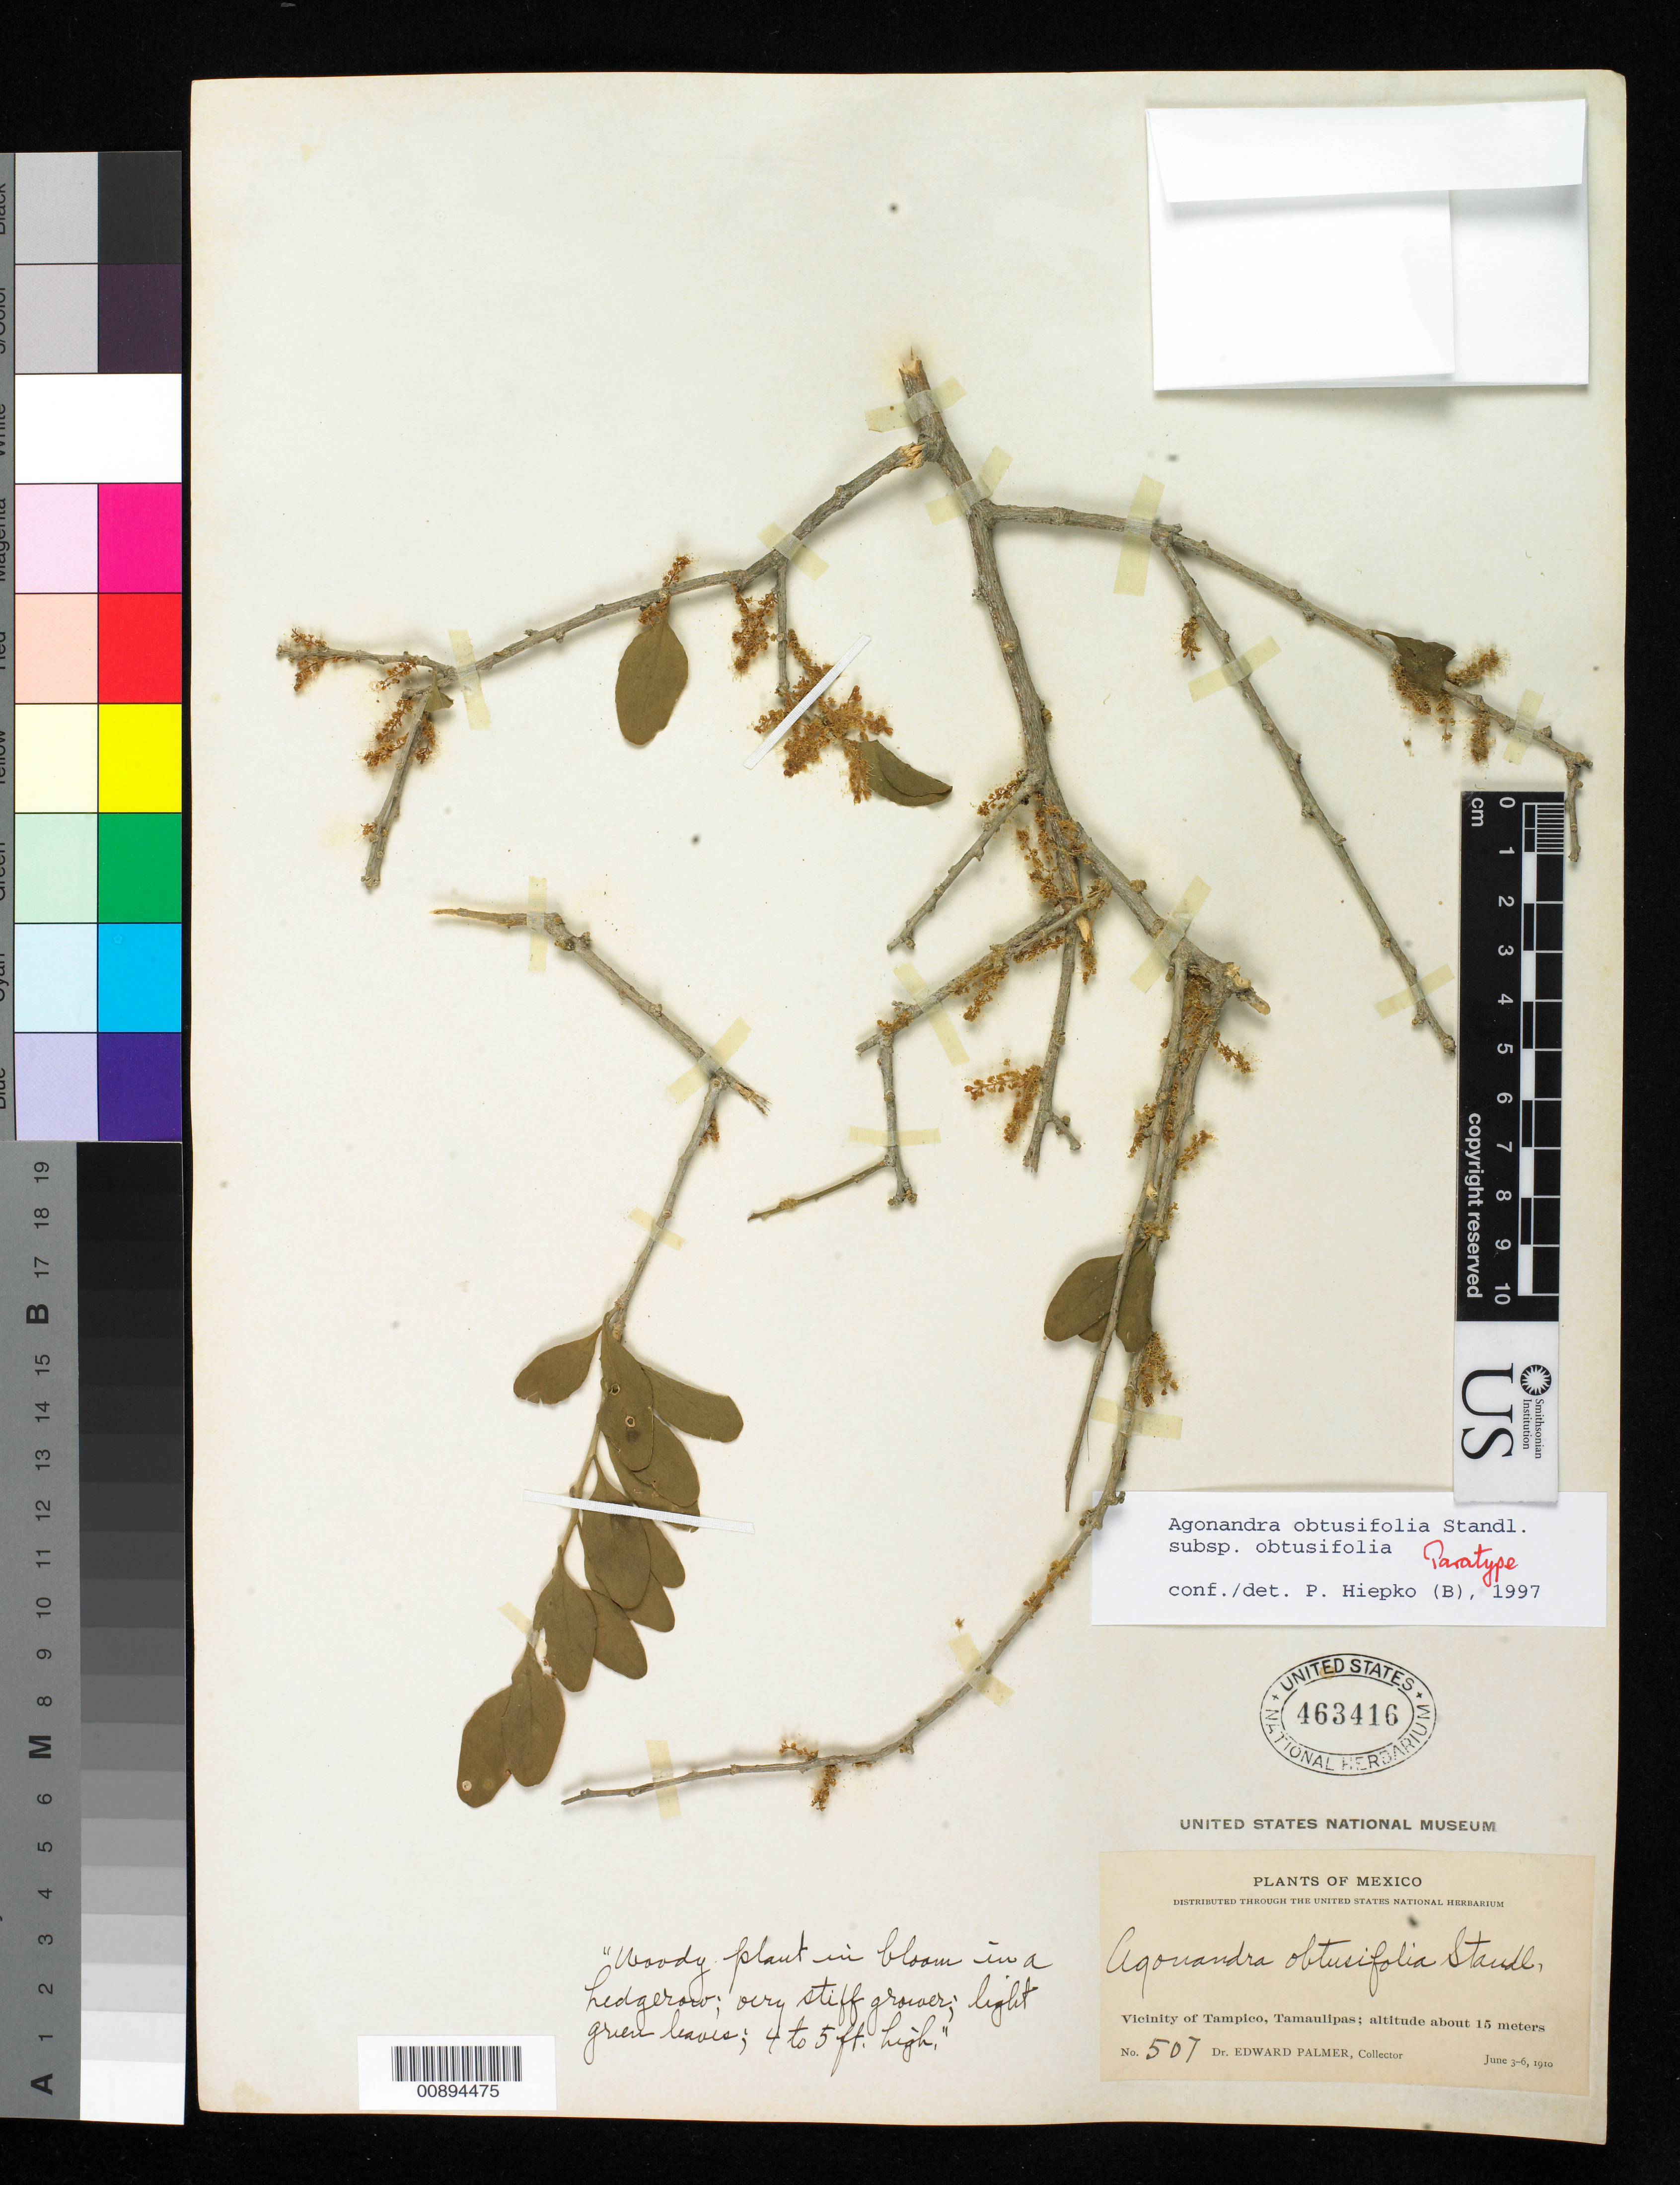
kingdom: Plantae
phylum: Tracheophyta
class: Magnoliopsida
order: Santalales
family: Opiliaceae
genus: Agonandra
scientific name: Agonandra obtusifolia subsp. obtusifolia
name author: Standl.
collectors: E. Palmer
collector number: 507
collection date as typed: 03 Jun 1910 to 06 Jun 1910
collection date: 1910-06-03/1910-06-06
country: Mexico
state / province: Tamaulipas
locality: Vicinity of Tampico, Tamaulipas.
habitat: In a hedgerow.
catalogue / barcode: US 463416